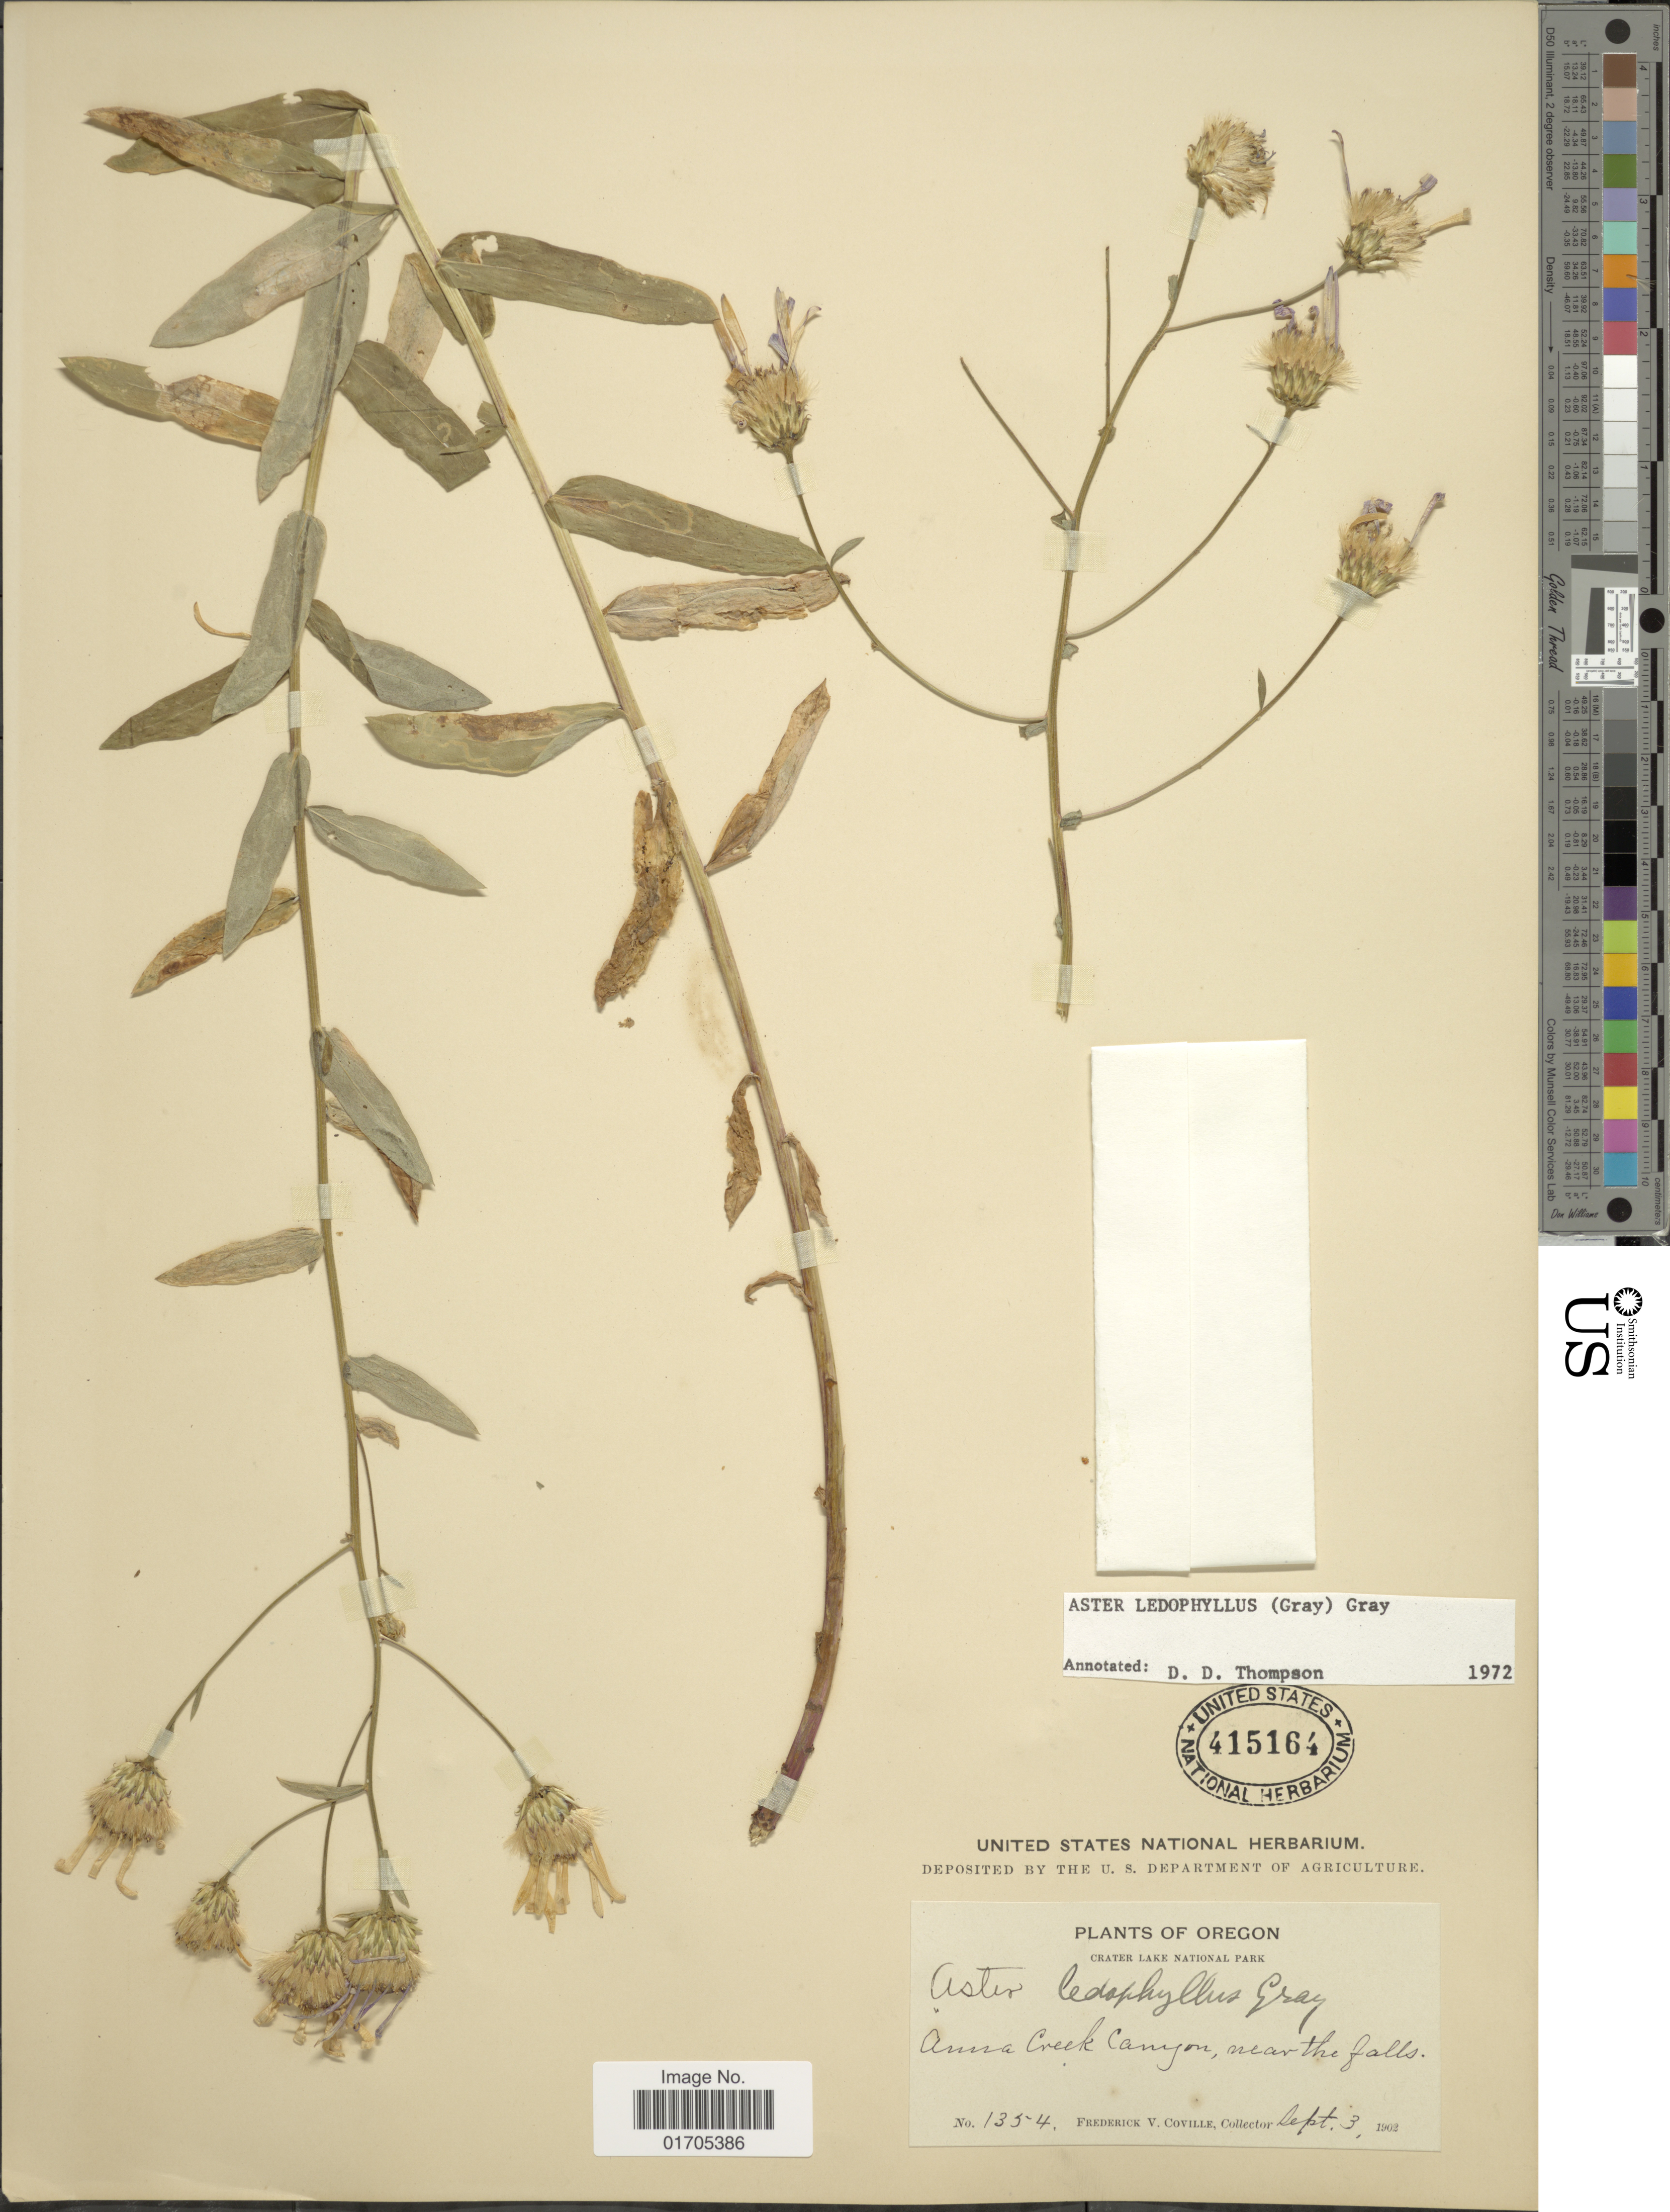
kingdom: Plantae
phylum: Tracheophyta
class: Magnoliopsida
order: Asterales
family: Asteraceae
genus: Eucephalus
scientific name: Eucephalus ledophyllus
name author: (A. Gray) Greene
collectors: F. V. Coville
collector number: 1354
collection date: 1902-09-03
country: United States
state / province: Oregon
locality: Oregon. Crater Lake National Park. Anna Creek Canyon, near the falls.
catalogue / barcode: US 415164